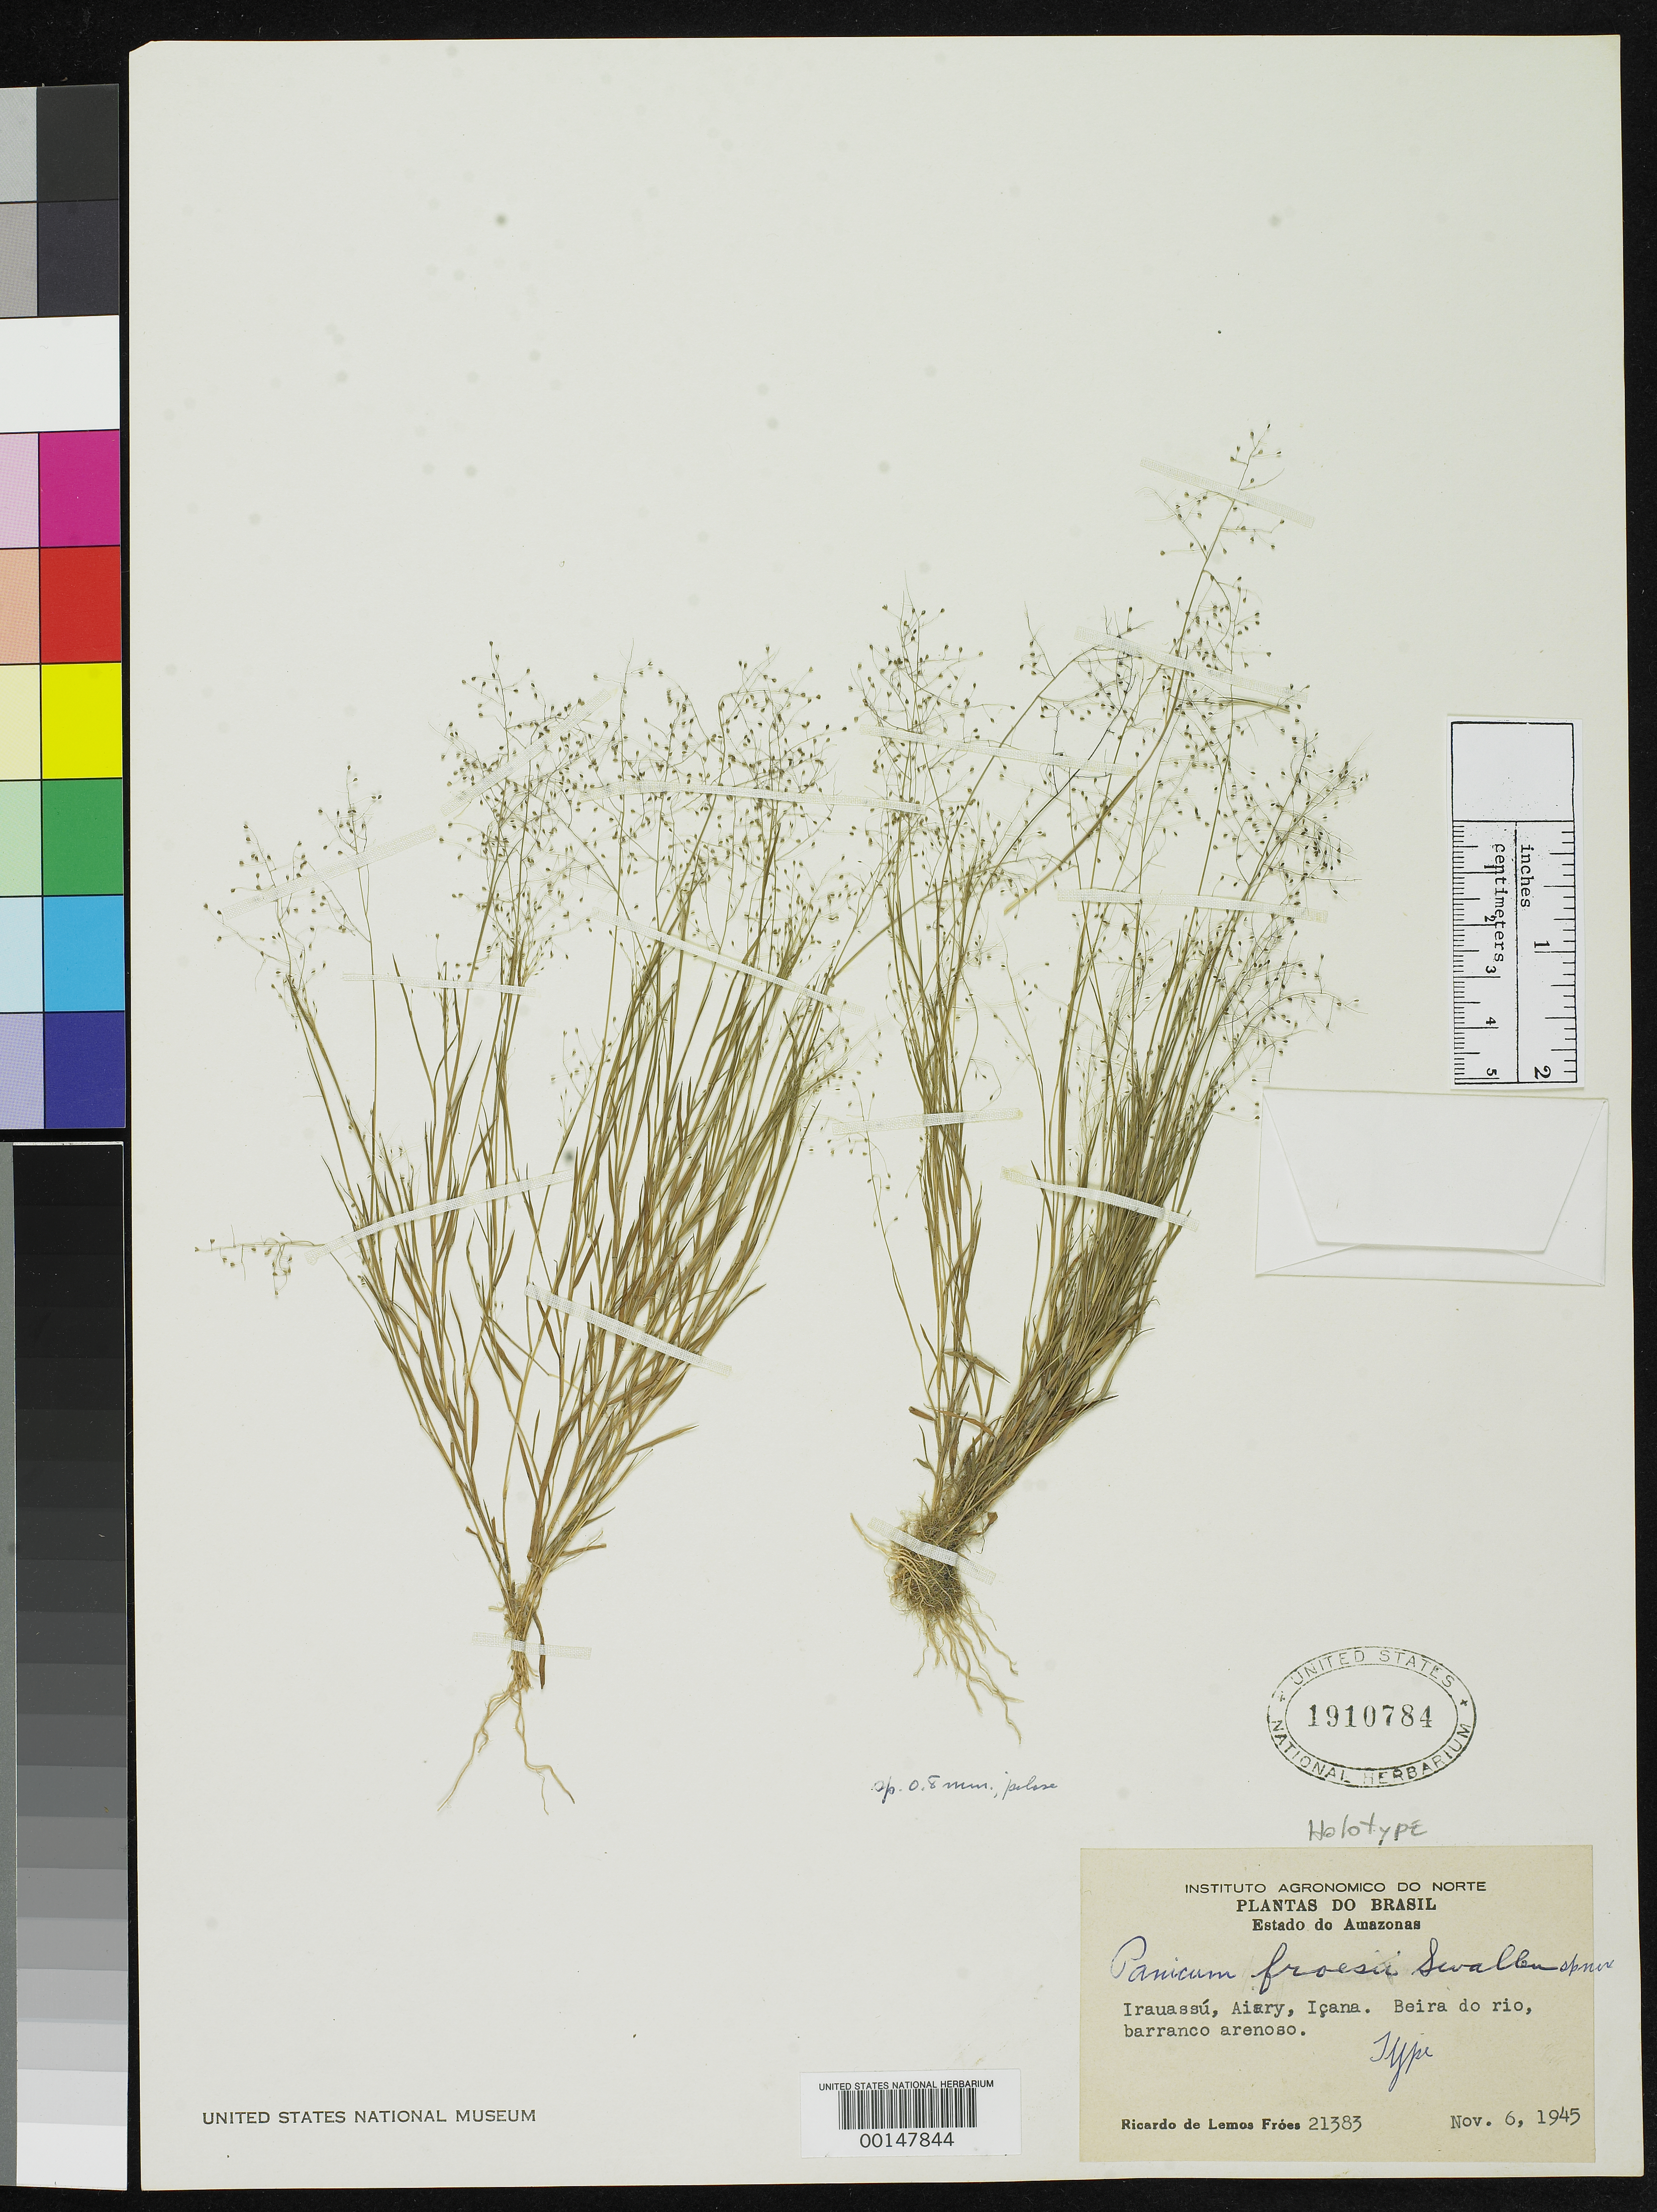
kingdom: Plantae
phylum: Tracheophyta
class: Liliopsida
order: Poales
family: Poaceae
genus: Panicum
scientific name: Panicum froesii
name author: Swallen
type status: Holotype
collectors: R. L. Fróes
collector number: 21383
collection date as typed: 06 Nov 1945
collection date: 1945-11-06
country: Brazil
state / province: Amazonas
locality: Irauassu, Aiary, Icana.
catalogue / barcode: US 1910784